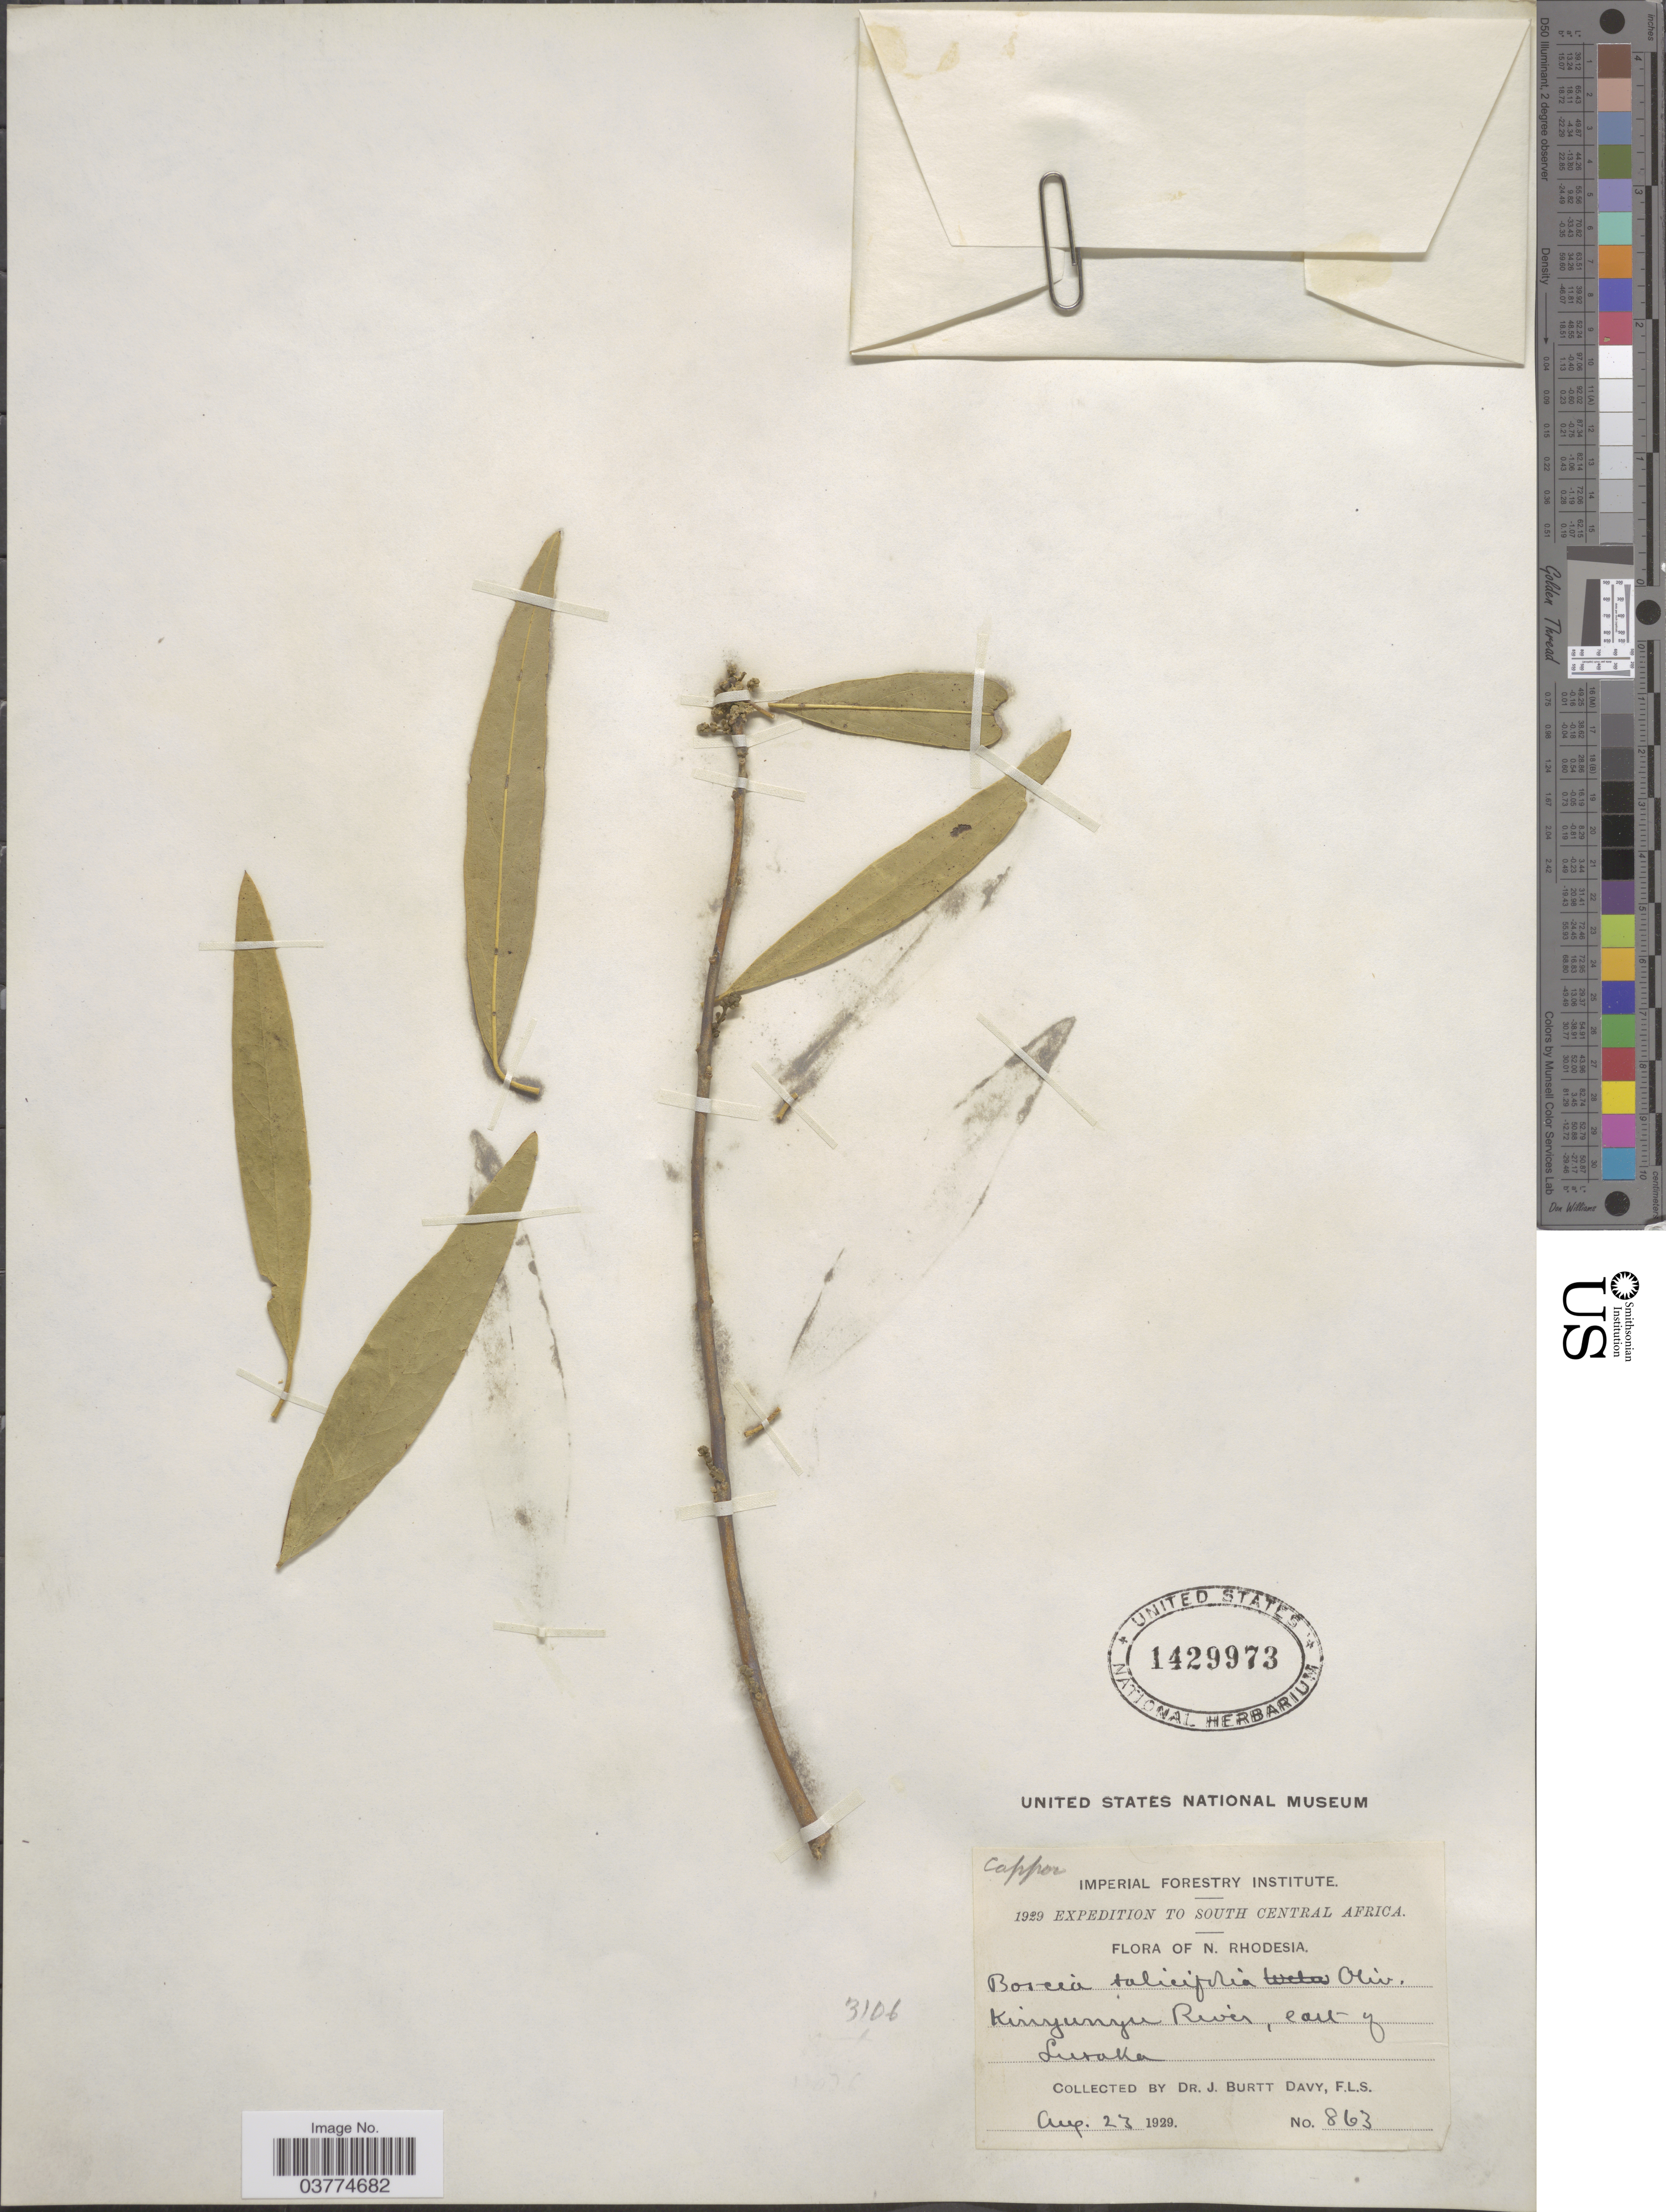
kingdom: Plantae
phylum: Tracheophyta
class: Magnoliopsida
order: Brassicales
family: Capparaceae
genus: Boscia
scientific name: Boscia salicifolia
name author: Oliv.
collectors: J. Burtt Davy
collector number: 863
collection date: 1929-08-23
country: Zimbabwe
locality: N. Rhodesia. Kinyunyu River, east of Lusaka.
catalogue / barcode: US 1429973